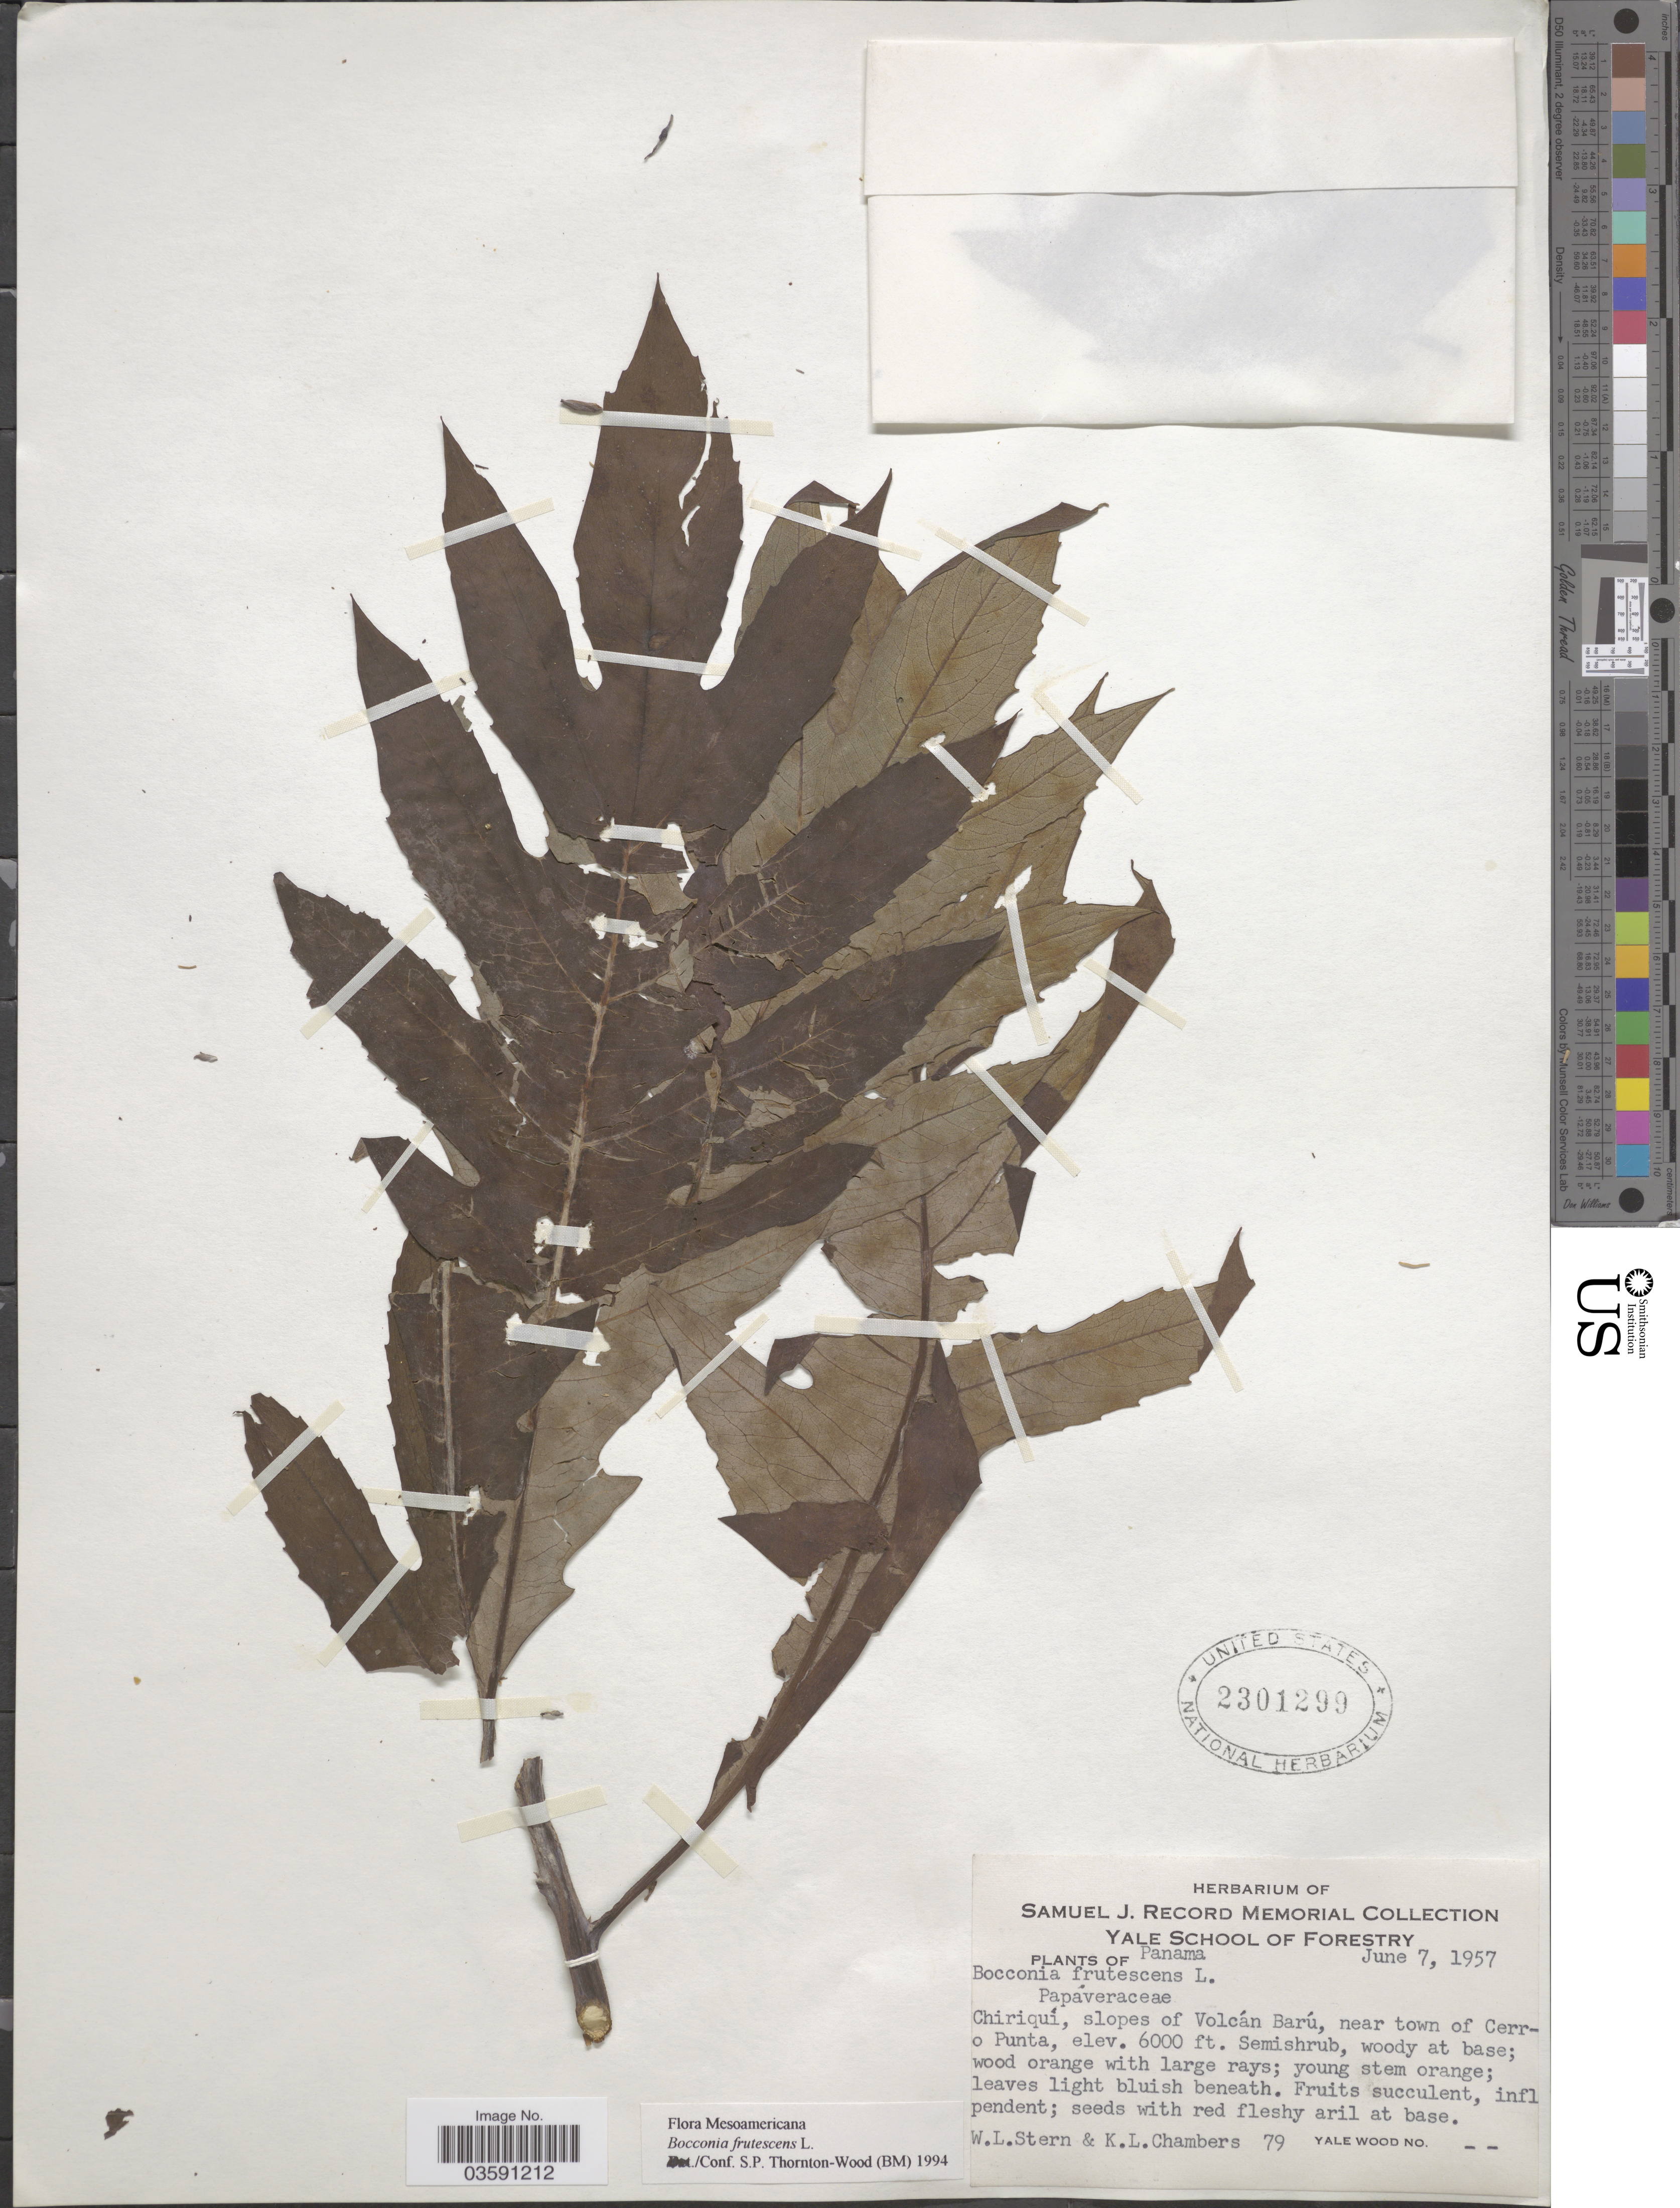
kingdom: Plantae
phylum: Tracheophyta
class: Magnoliopsida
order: Ranunculales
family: Papaveraceae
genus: Bocconia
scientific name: Bocconia frutescens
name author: L.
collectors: W. L. Stern & K. Chambers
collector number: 79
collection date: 1957-06-07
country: Panama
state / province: Chiriqui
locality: Slopes of Volcán Barú, near town of Cerro Punta.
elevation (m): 1829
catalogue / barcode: US 2301299